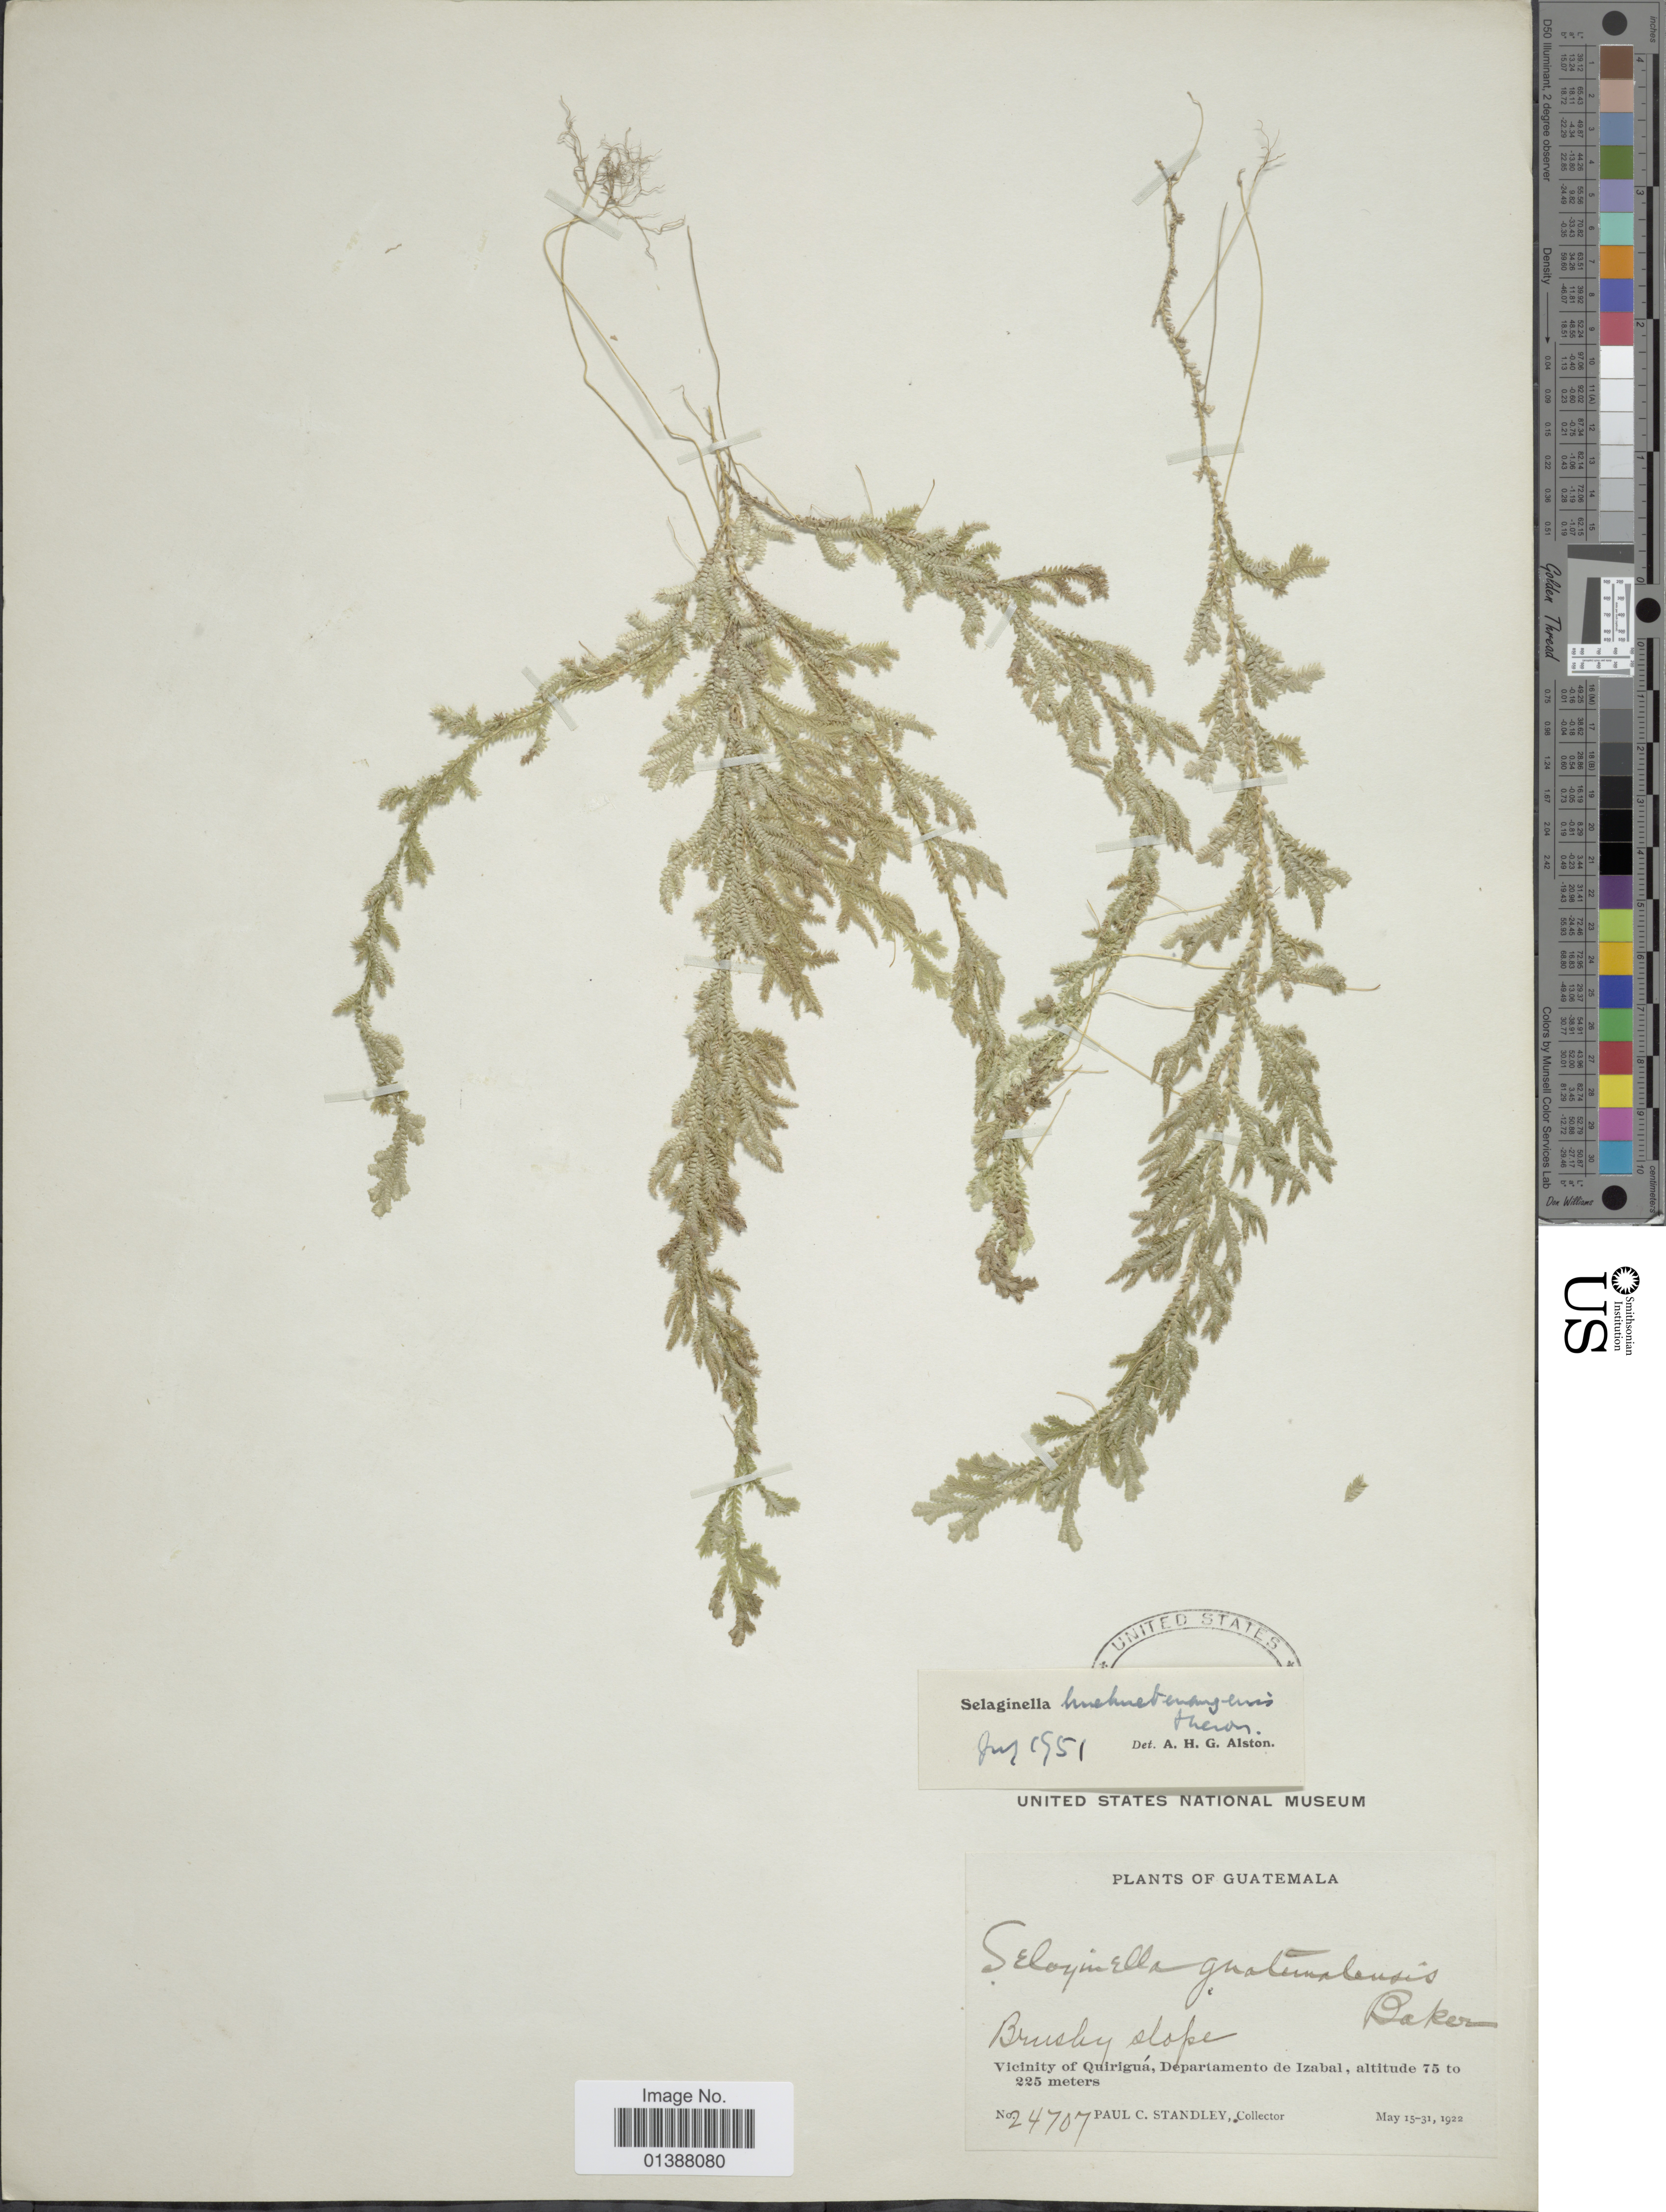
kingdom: Plantae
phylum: Tracheophyta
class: Lycopodiopsida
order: Selaginellales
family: Selaginellaceae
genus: Selaginella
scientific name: Selaginella huehuetenangensis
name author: Hieron.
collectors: P. C. Standley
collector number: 24707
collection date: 1922-05-15/1922-05-31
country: Guatemala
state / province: Izabal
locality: Vicinity of Quiriguá, Departamento de Izabal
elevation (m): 75